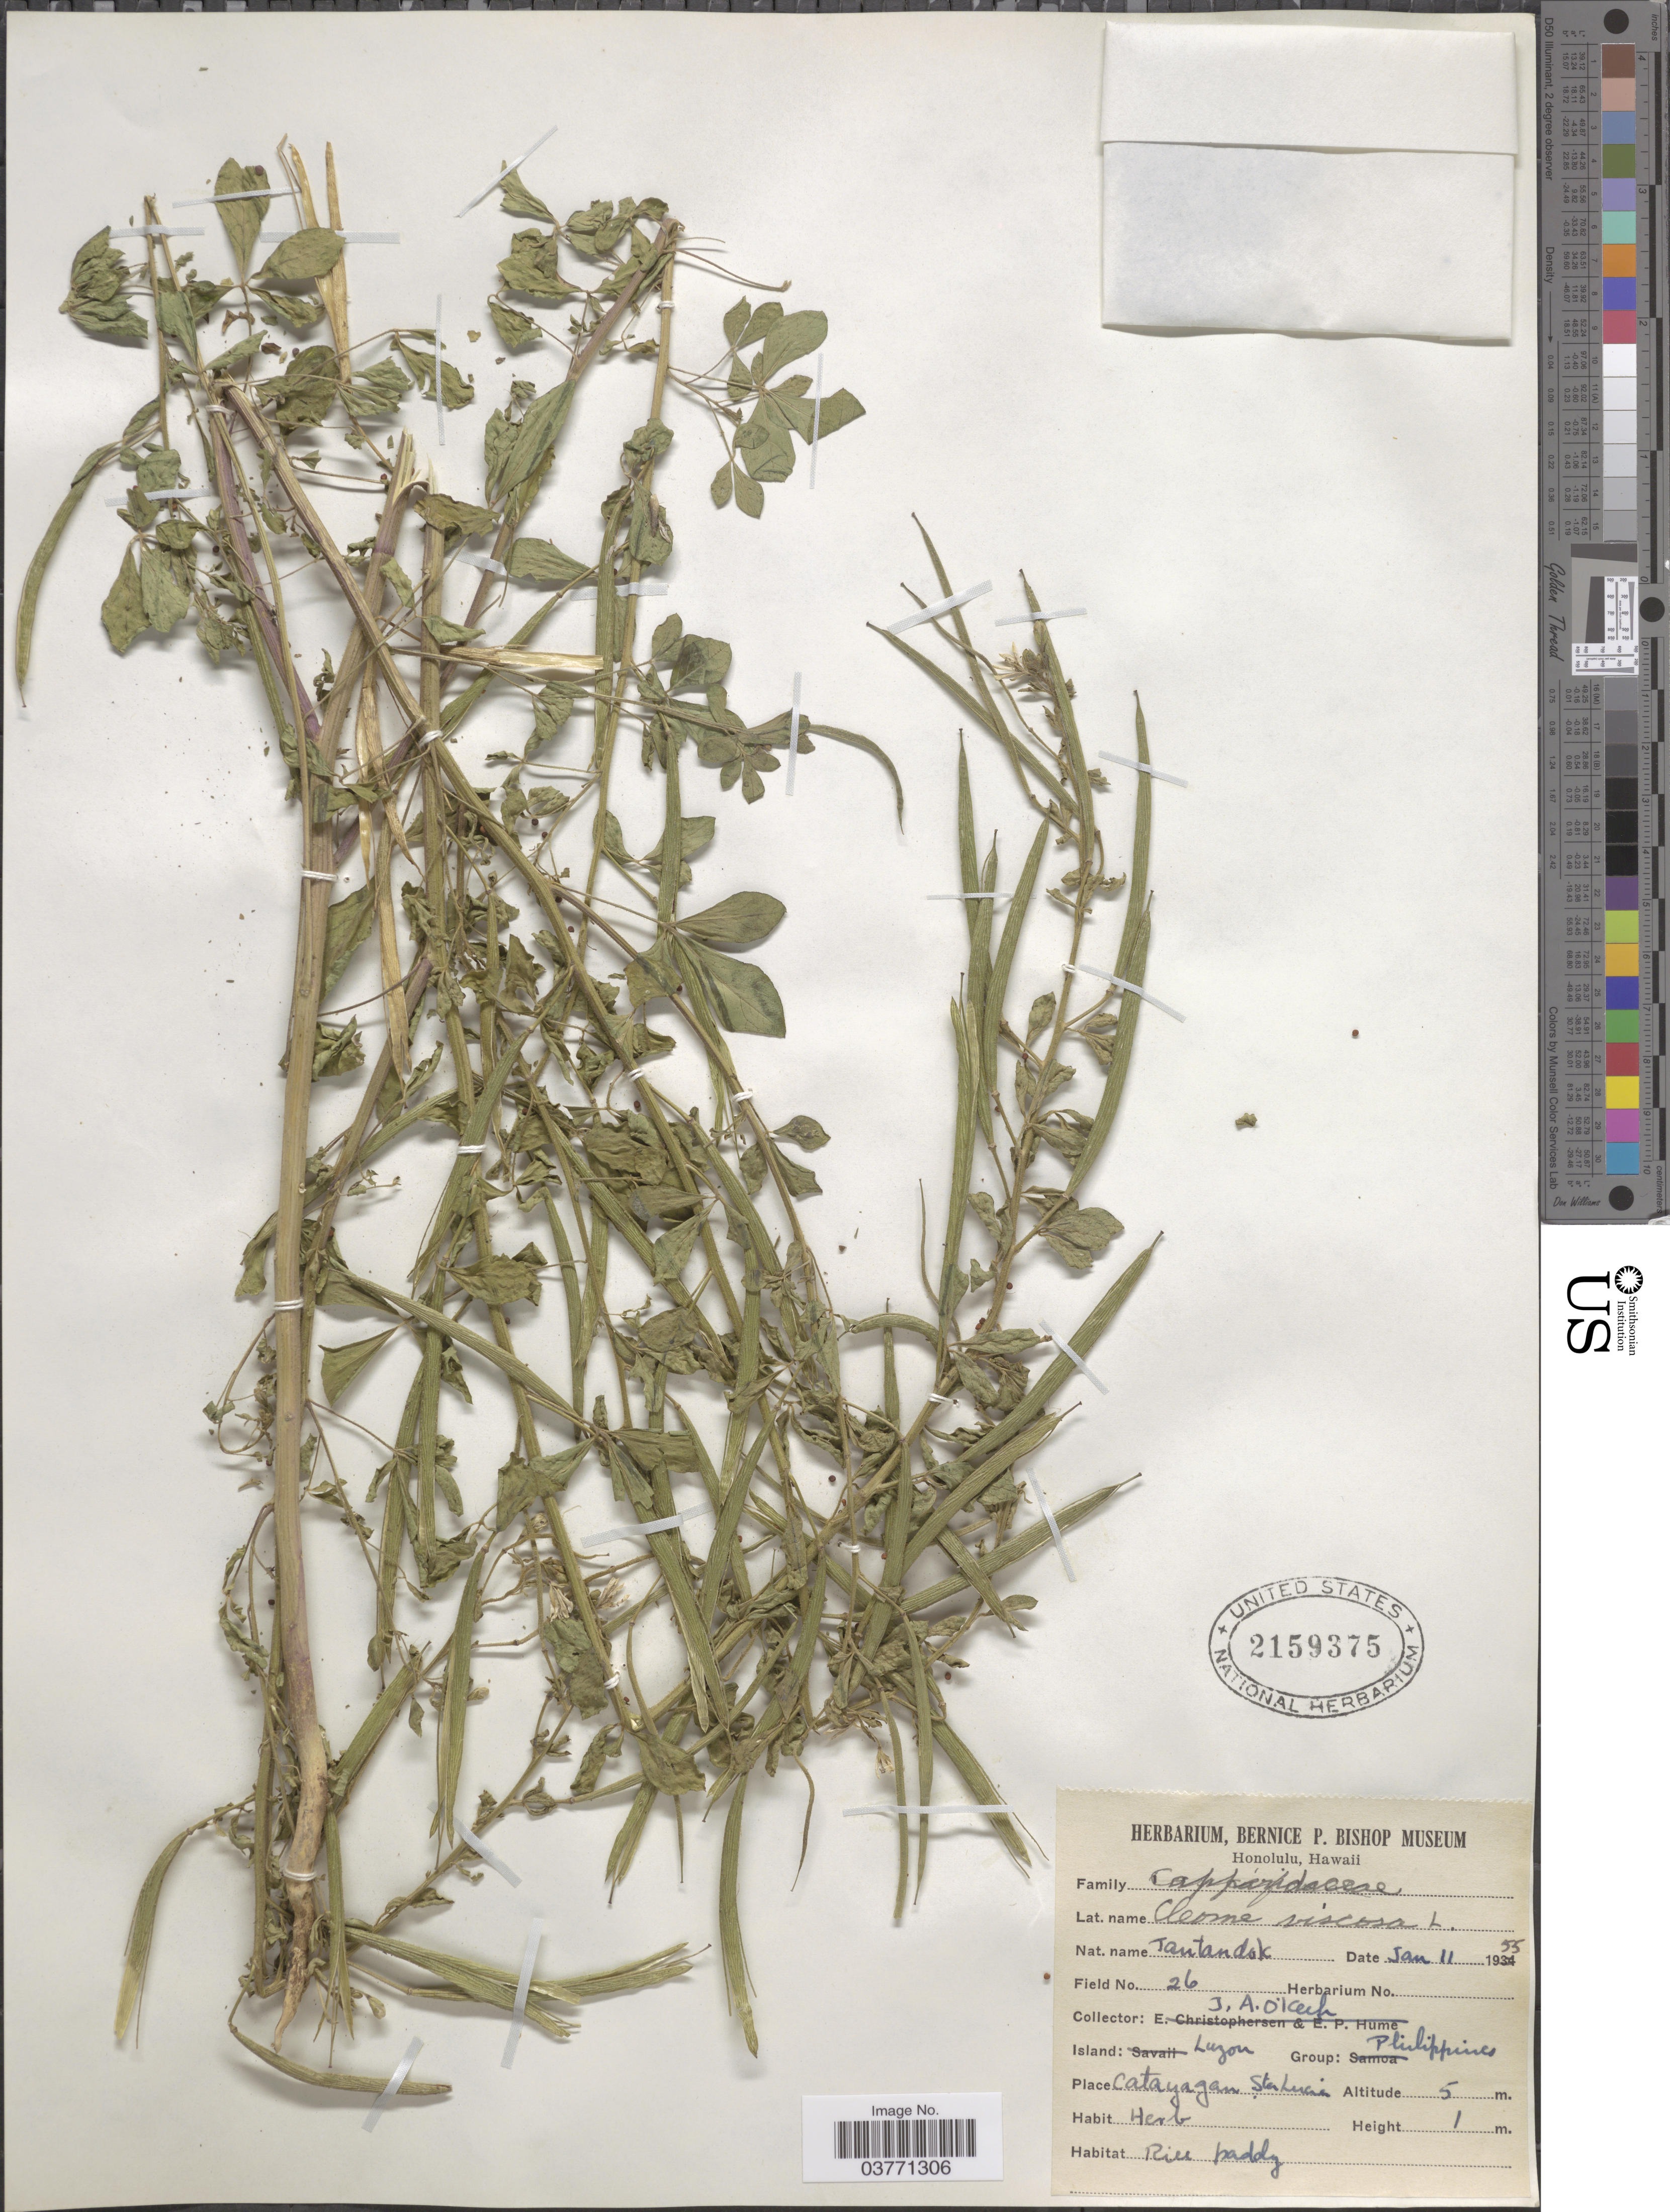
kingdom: Plantae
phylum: Tracheophyta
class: Magnoliopsida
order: Brassicales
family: Cleomaceae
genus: Arivela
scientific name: Arivela viscosa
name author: (L.) Raf.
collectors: J. O'Keefe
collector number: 26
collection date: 1955-01-11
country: Philippines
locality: Island: Luzon. Catayagan Sta Lucia.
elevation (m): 5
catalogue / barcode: US 2159375